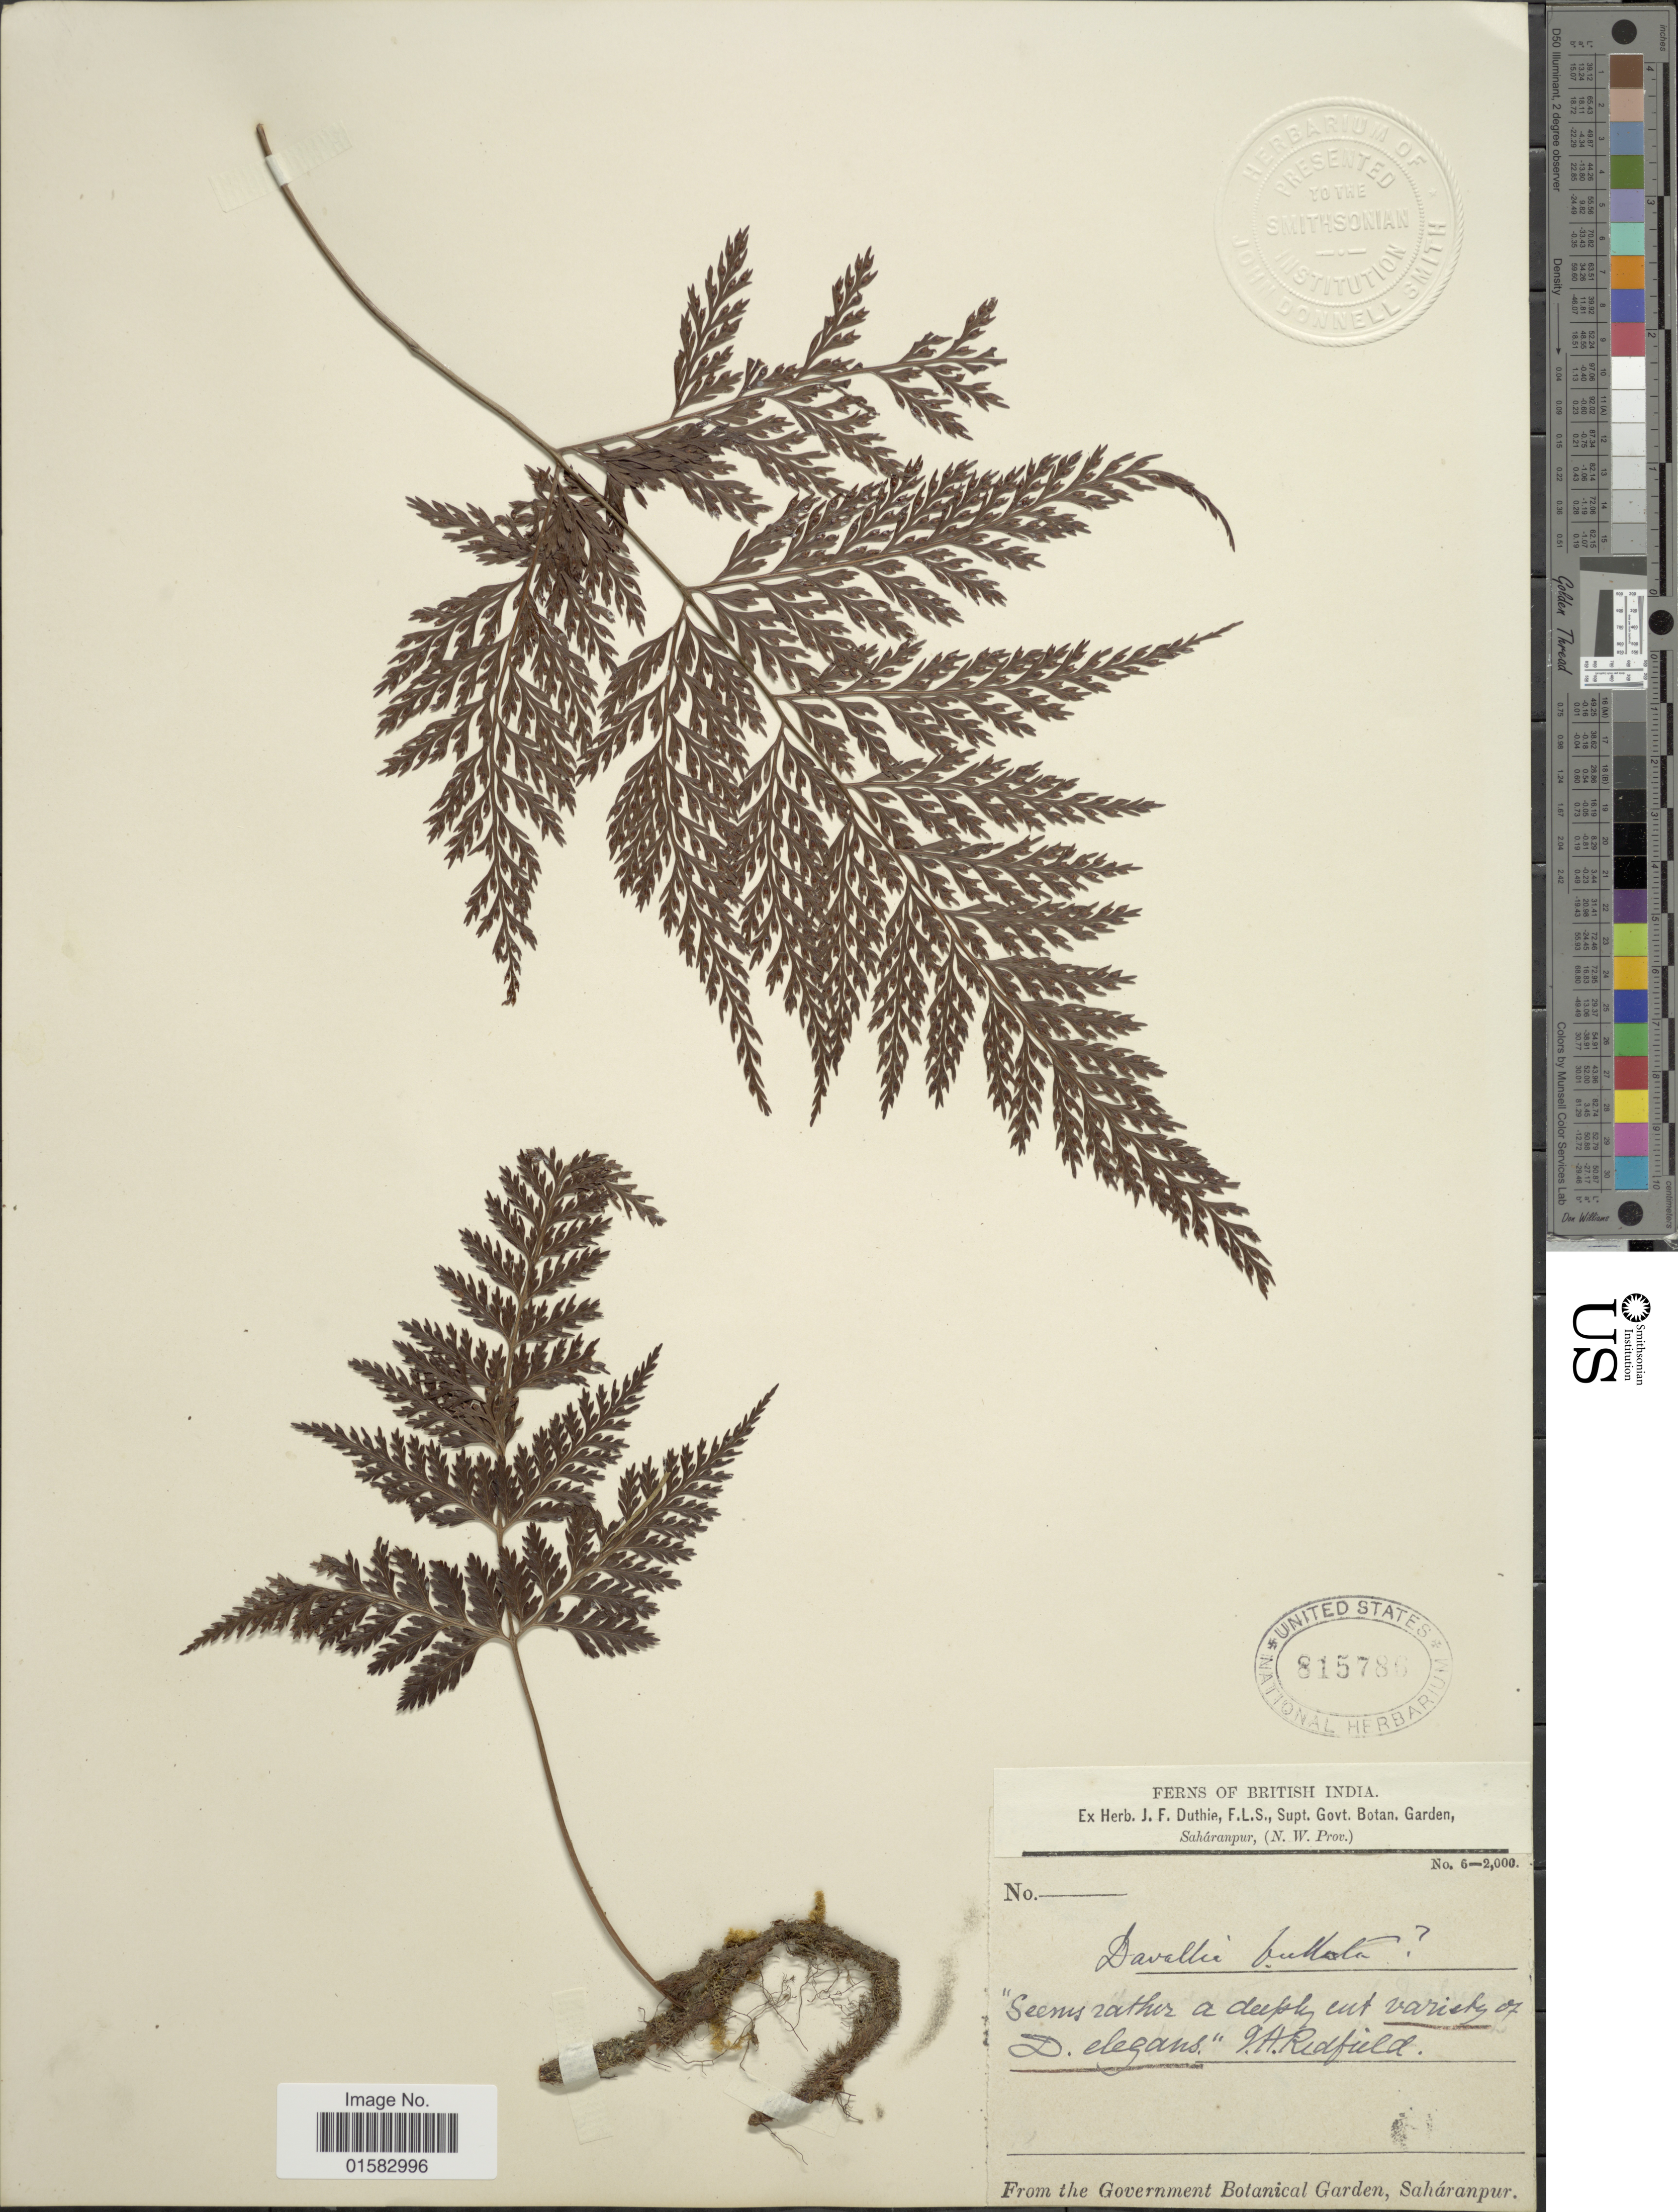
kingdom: Plantae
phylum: Tracheophyta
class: Polypodiopsida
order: Polypodiales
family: Davalliaceae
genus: Davallia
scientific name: Davallia trichomanoides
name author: Blume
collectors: ex herb. J. F. Duthie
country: India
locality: British India, From the Government Botanical Garden, Saharanpur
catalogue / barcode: US 815786